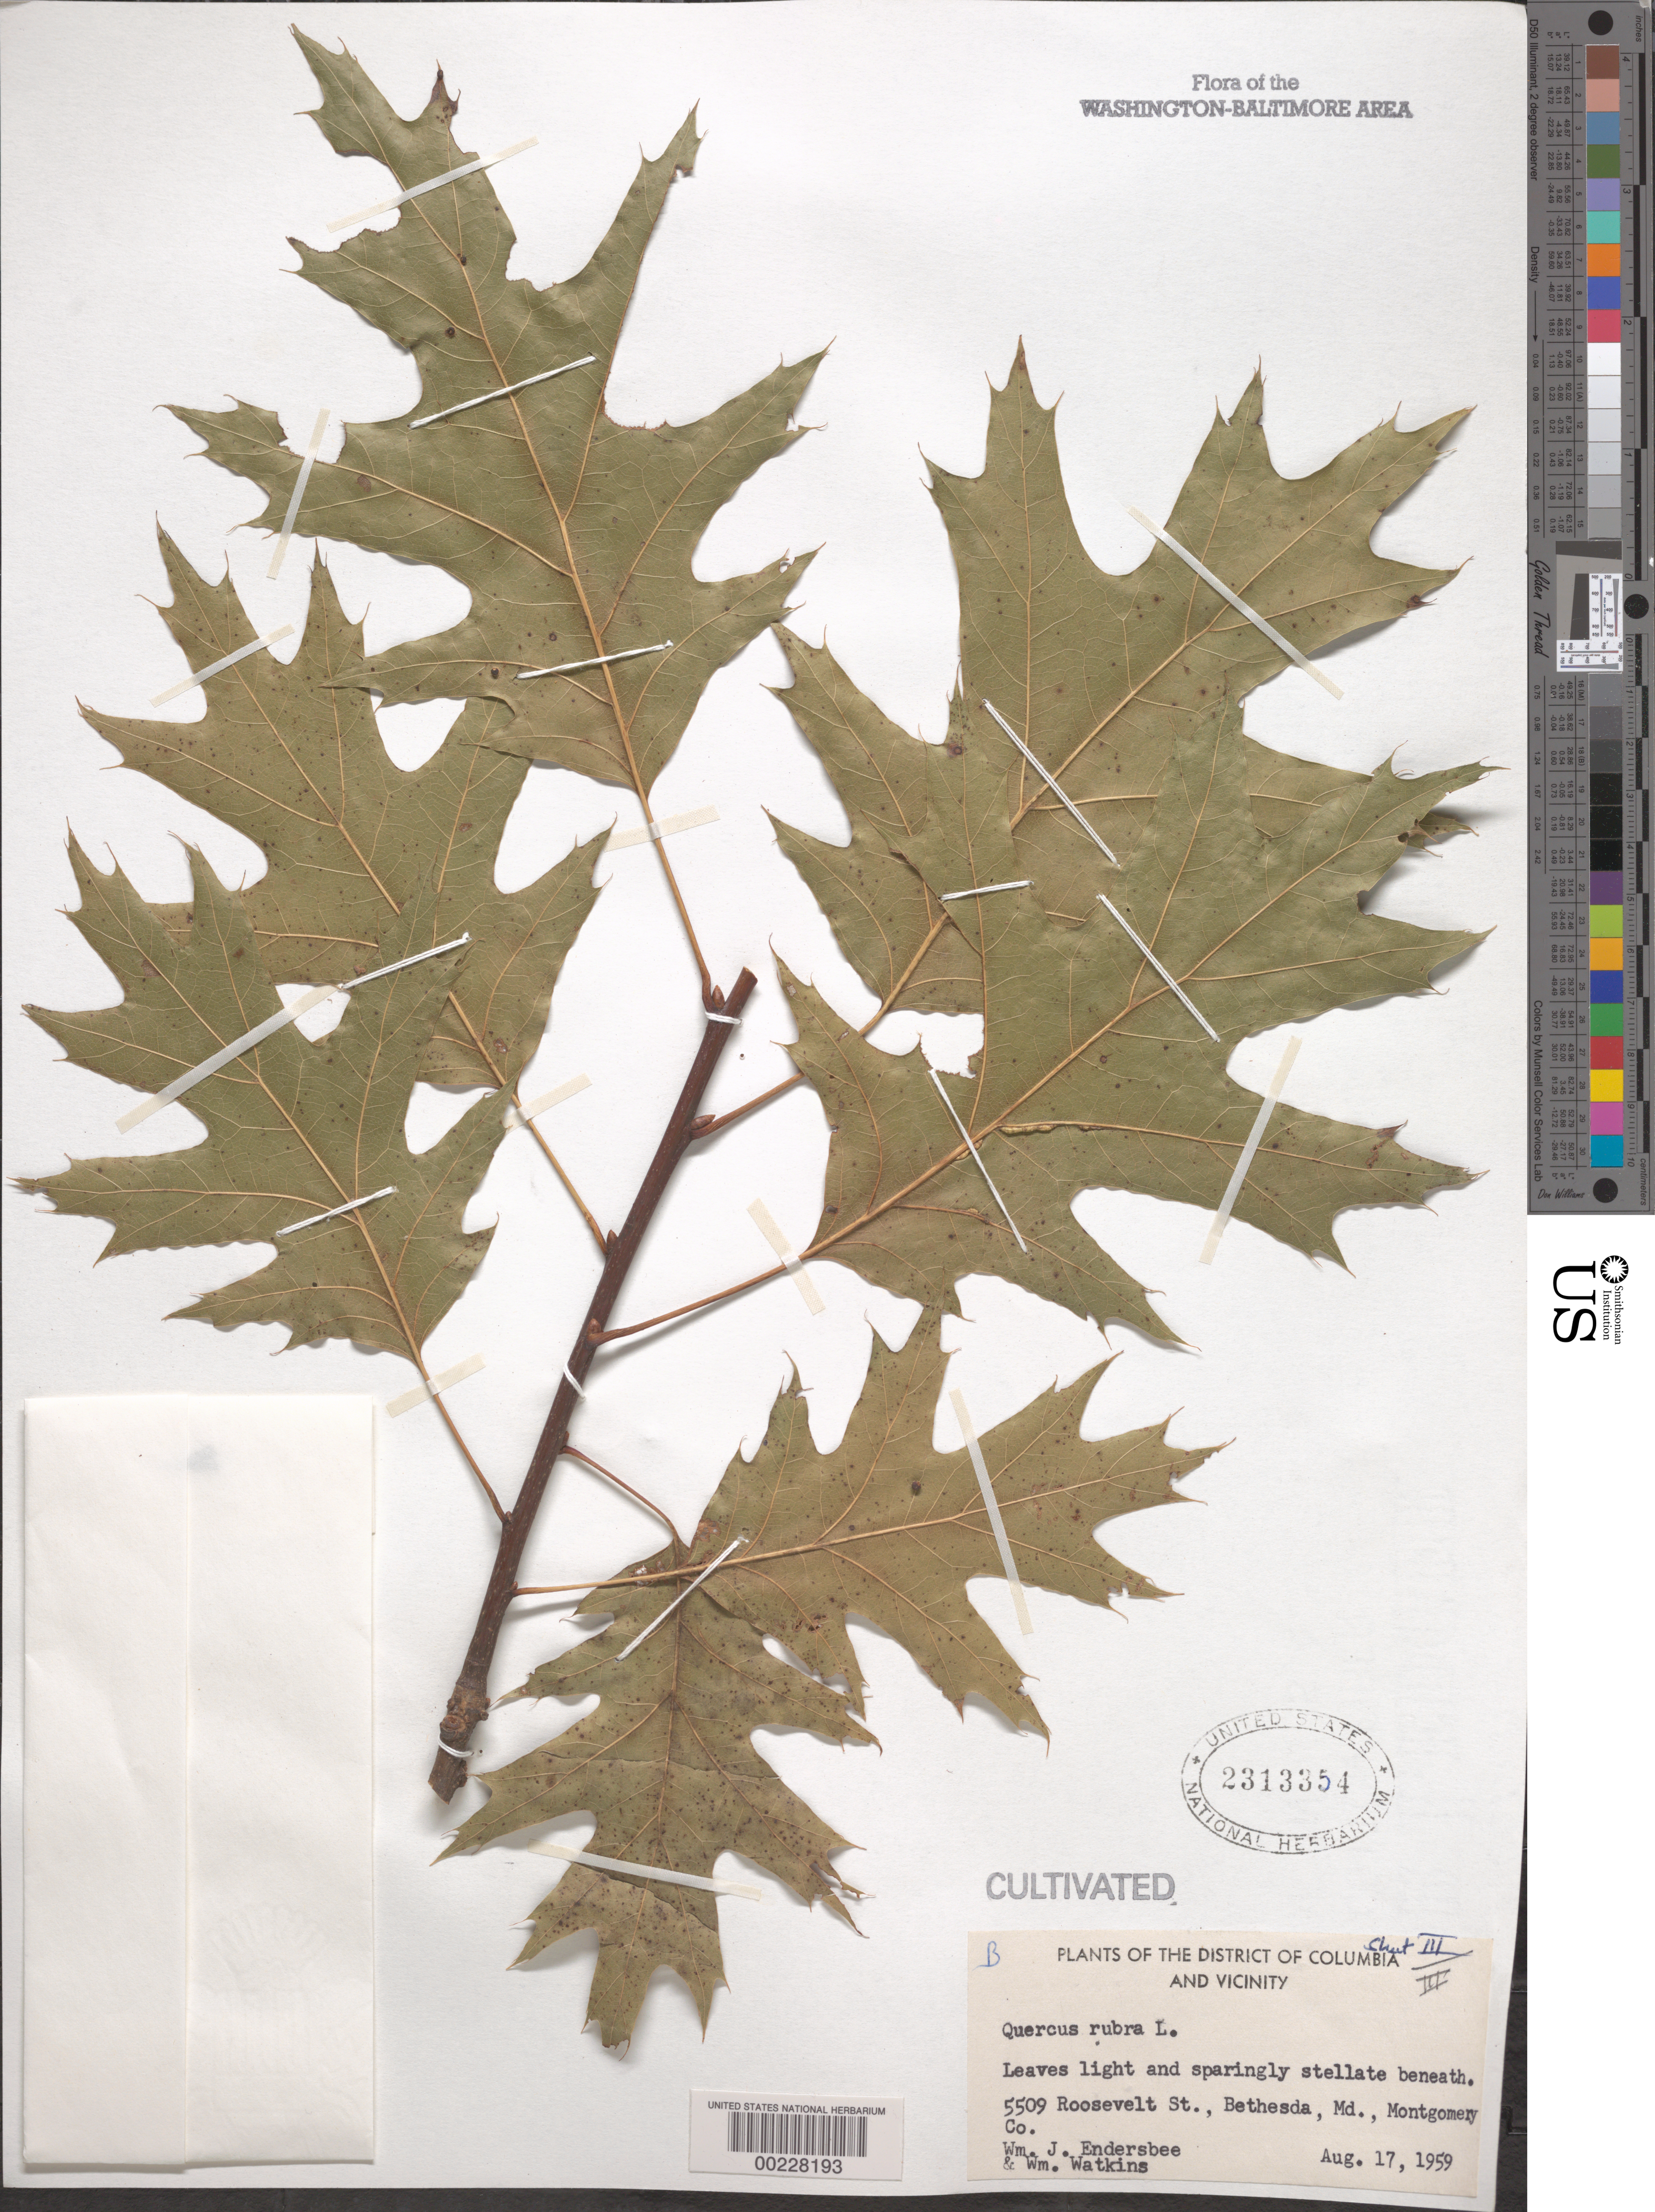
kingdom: Plantae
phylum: Tracheophyta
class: Magnoliopsida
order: Fagales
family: Fagaceae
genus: Quercus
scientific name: Quercus rubra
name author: L.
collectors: W. Endersbee & W. Watkins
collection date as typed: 17 Aug 1959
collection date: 1959-08-17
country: United States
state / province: Maryland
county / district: Montgomery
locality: Bethesda, 5509 Rosevelt St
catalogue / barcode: US 2313354